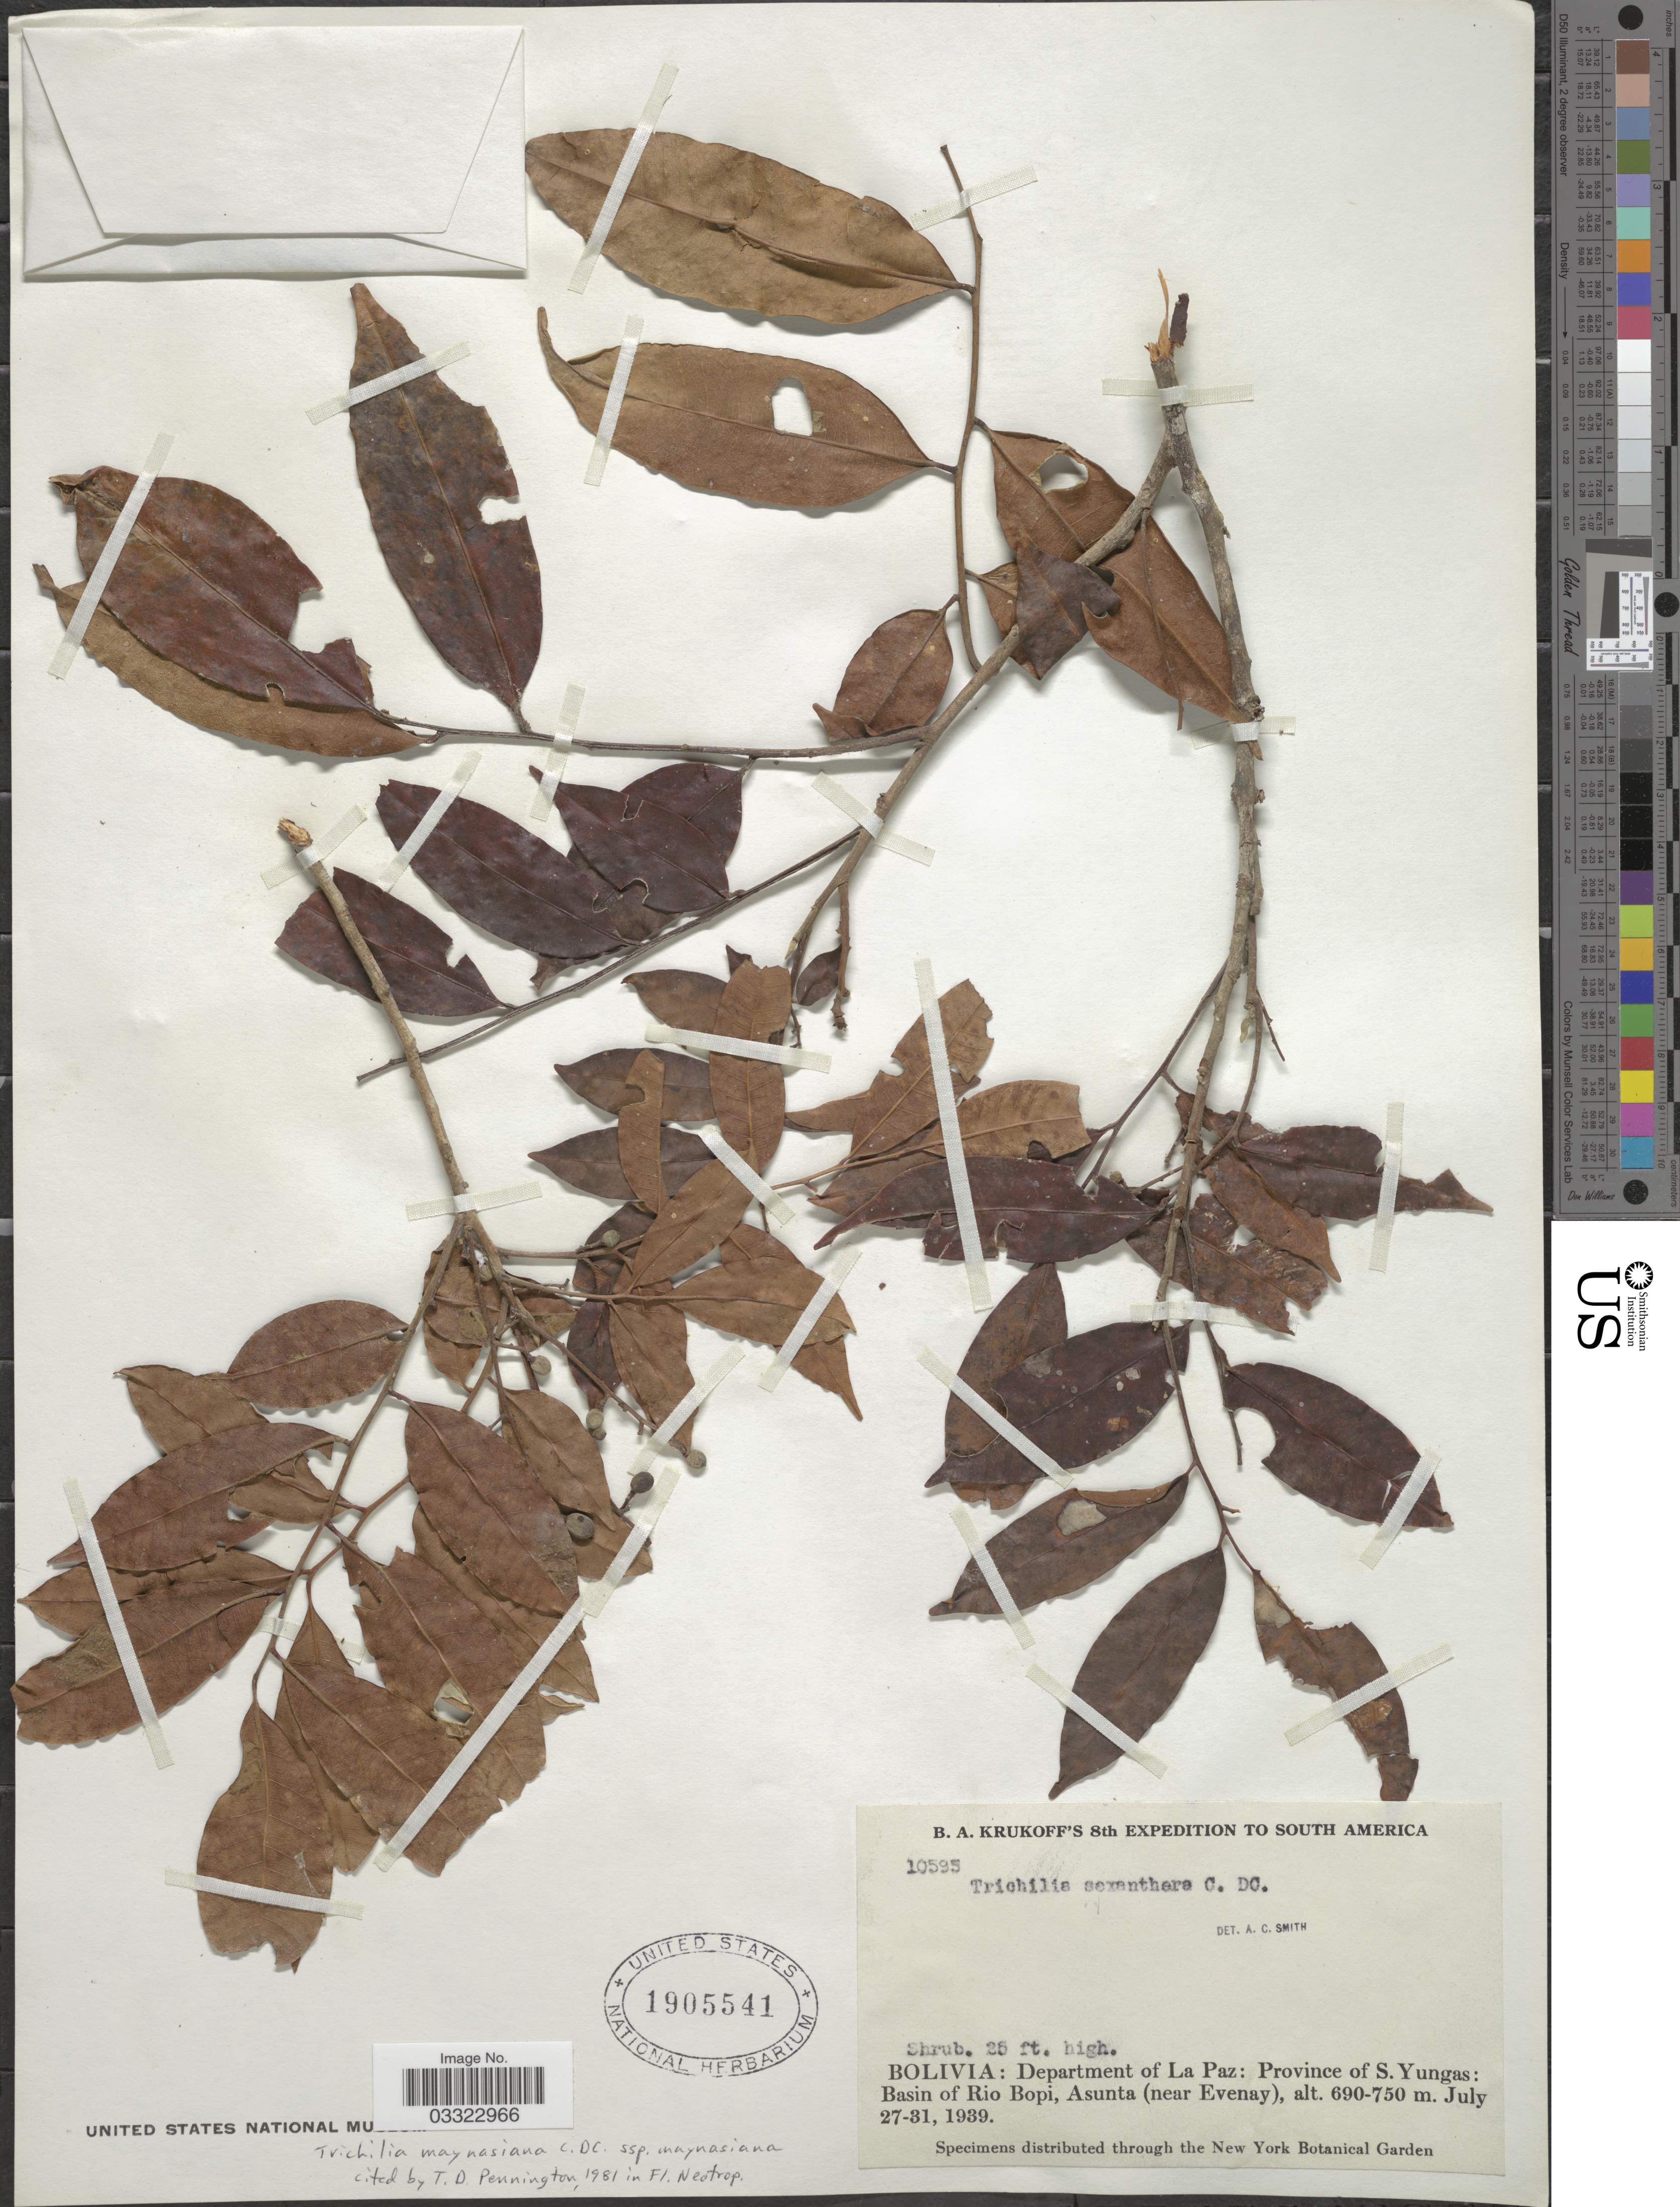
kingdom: Plantae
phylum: Tracheophyta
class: Magnoliopsida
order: Sapindales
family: Meliaceae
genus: Trichilia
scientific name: Trichilia maynasiana subsp. maynasiana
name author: C. DC.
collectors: B. A. Krukoff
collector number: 10595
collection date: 1939-07-27/1939-07-31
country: Bolivia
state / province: La Paz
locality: Department of La Paz: Province of S. Yungas: Basin of Rio Bopi, Asunta (near Evenay).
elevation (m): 690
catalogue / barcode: US 1905541